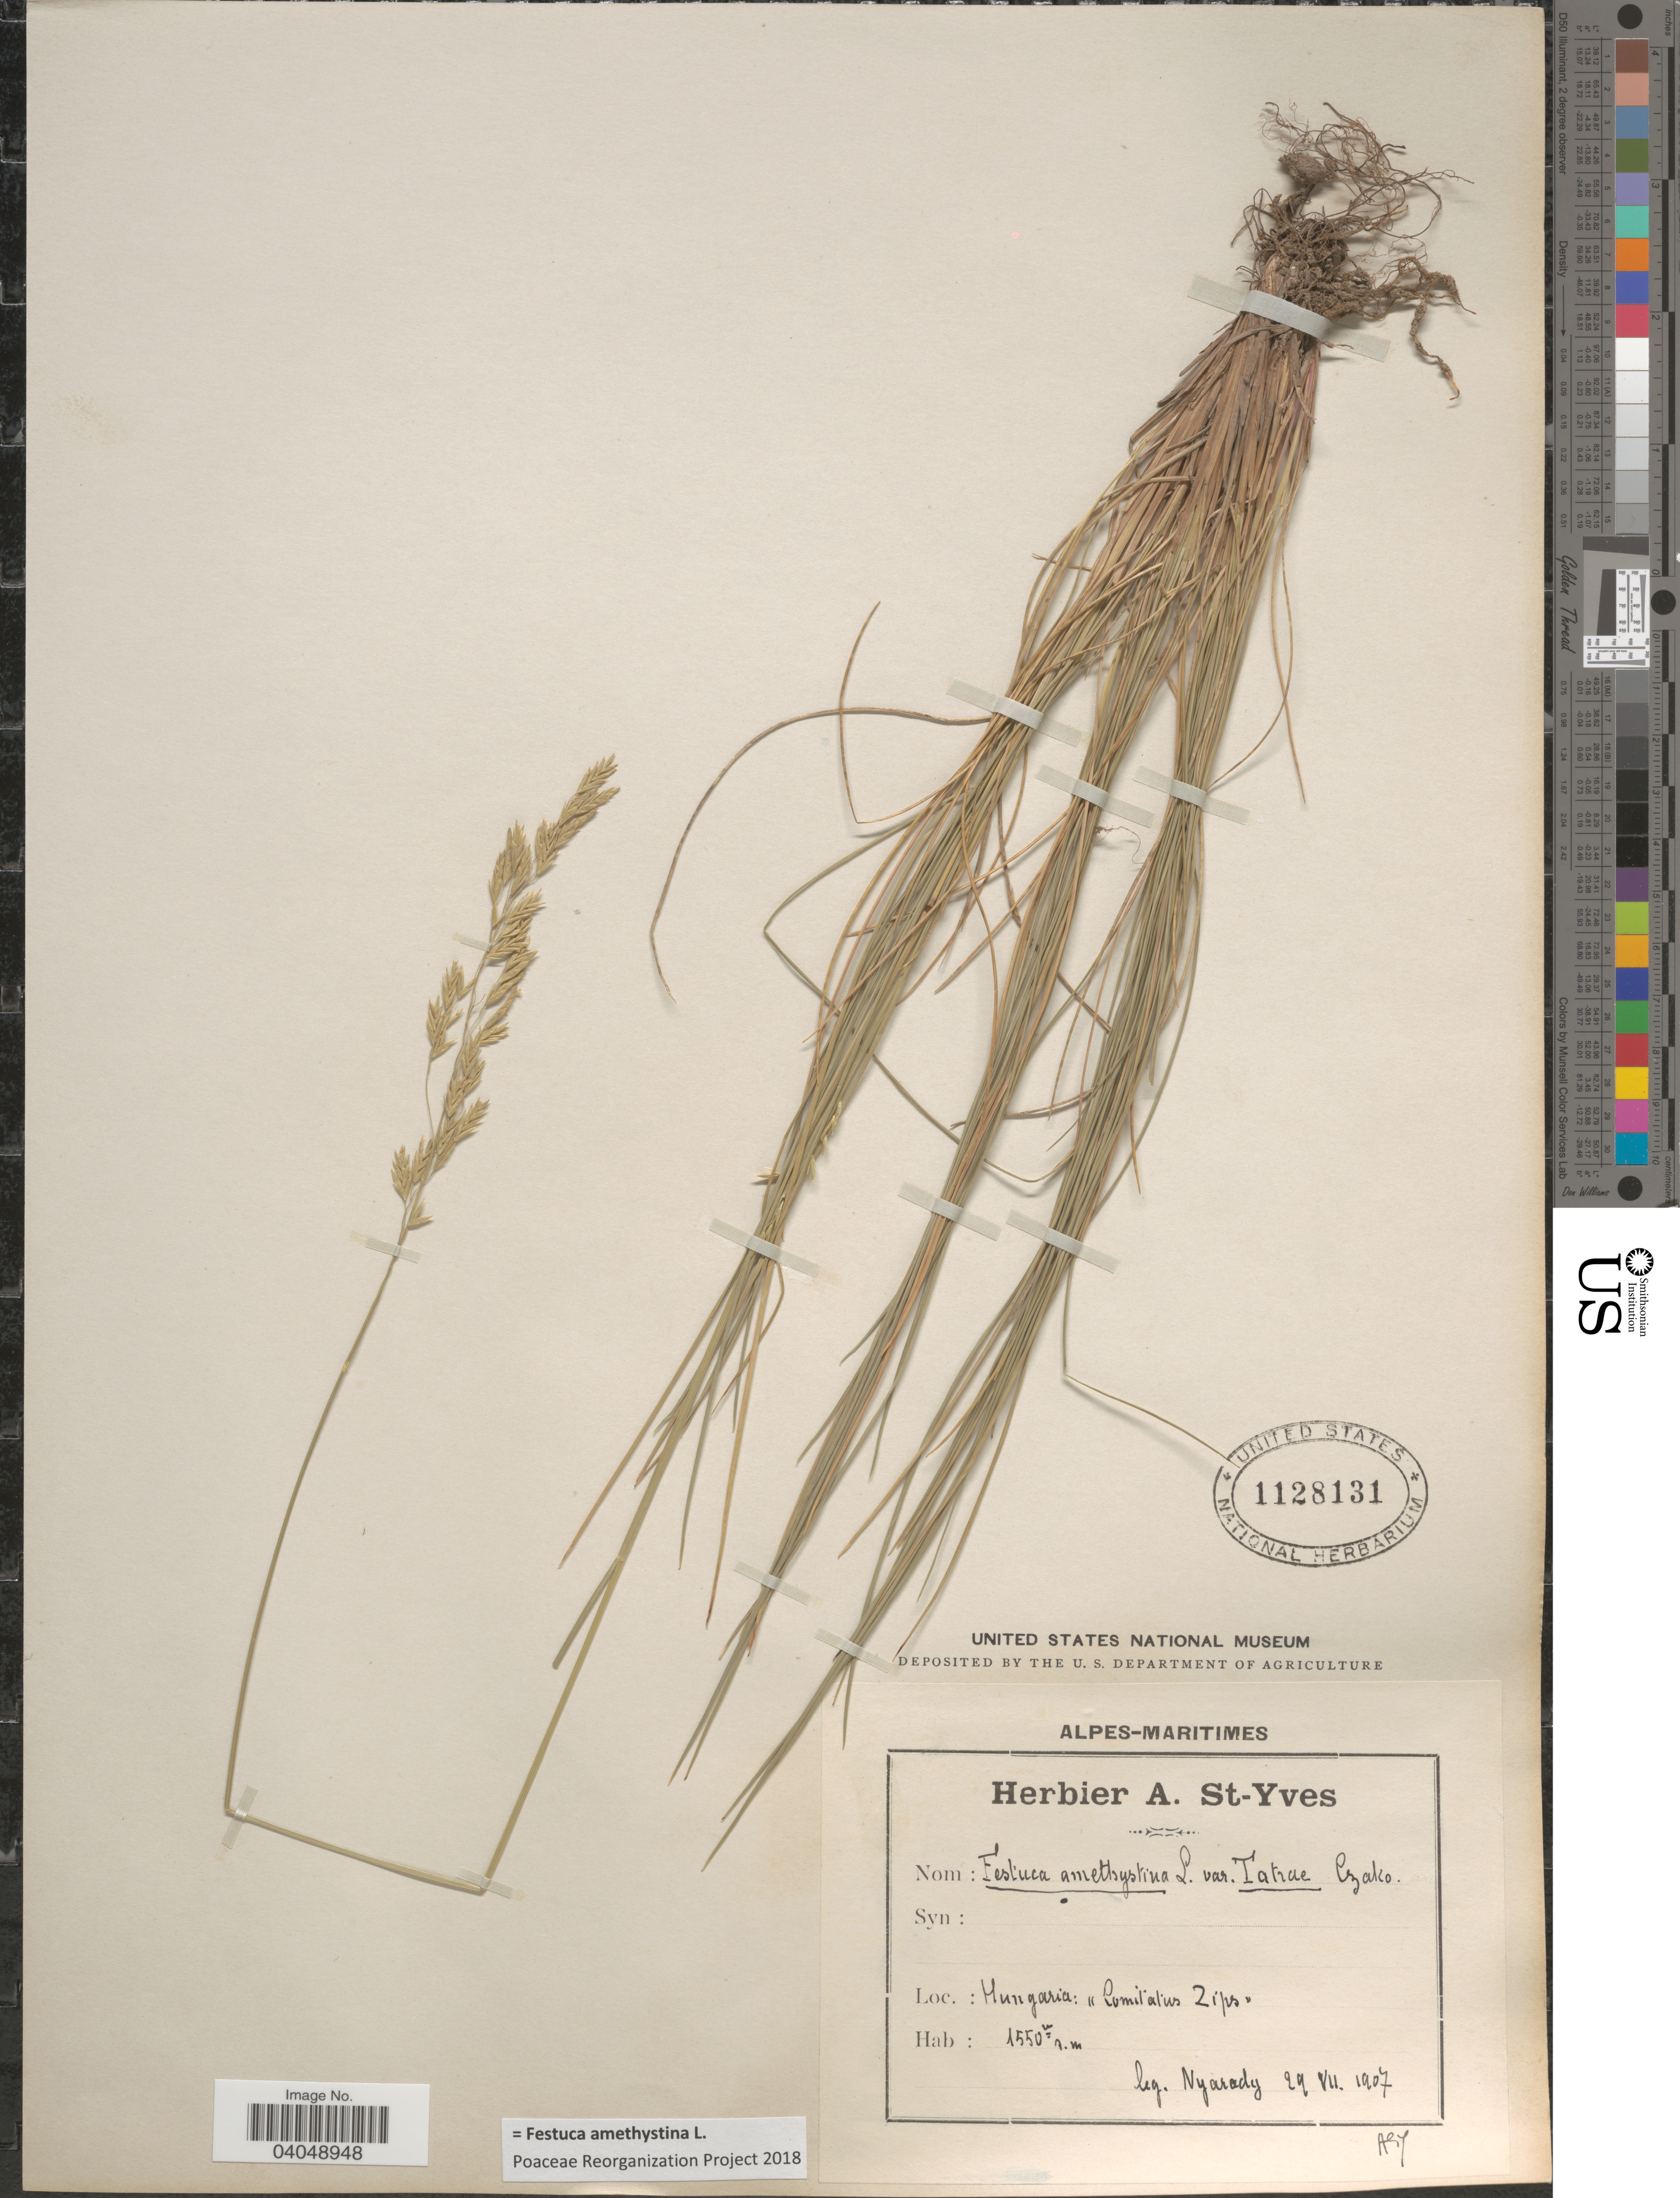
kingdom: Plantae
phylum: Tracheophyta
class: Liliopsida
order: Poales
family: Poaceae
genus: Festuca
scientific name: Festuca amethystina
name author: L.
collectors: Nyárády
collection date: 1907-07-29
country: Slovakia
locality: Alpes-Maritimes [unsure placement] Hungaria: "Comitatus Zips".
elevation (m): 1550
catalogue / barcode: US 1128131